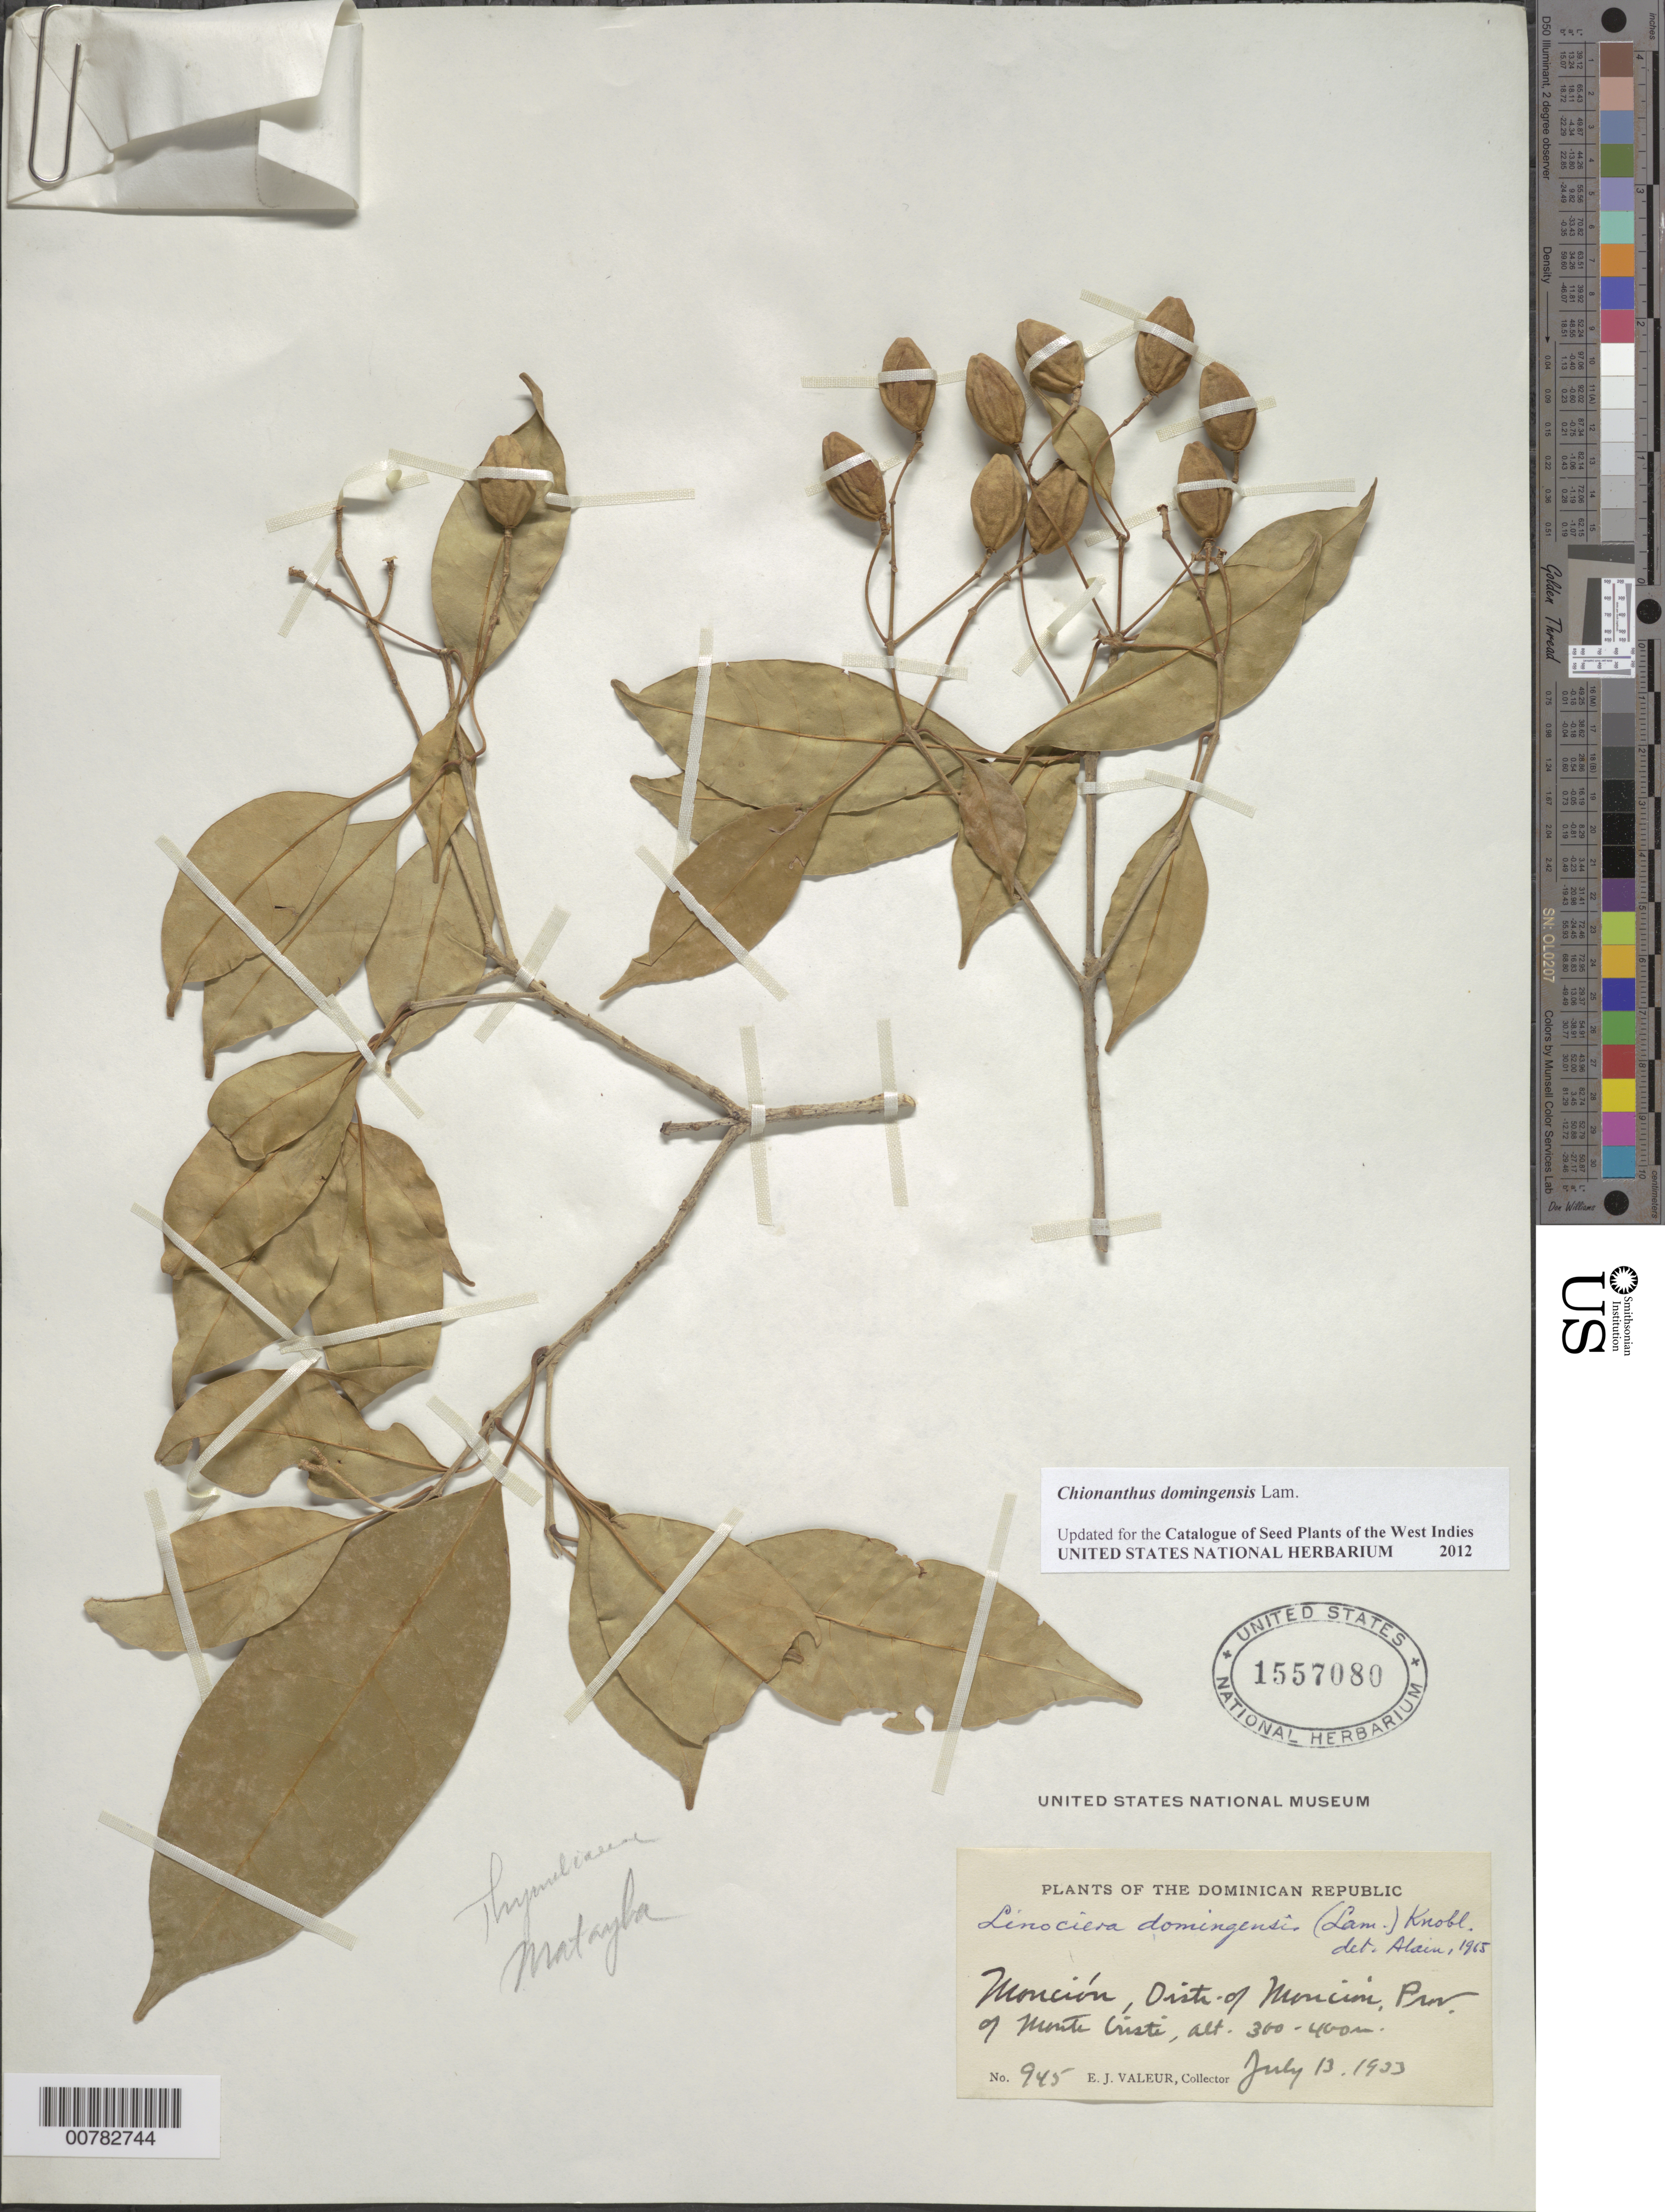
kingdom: Plantae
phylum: Tracheophyta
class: Magnoliopsida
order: Lamiales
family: Oleaceae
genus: Chionanthus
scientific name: Chionanthus domingensis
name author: Lam.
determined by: Liogier, Alain H.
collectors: E. Valeur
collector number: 945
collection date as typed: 13 Jul 1933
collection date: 1933-07-13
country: Dominican Republic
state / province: Monte Cristi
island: Hispaniola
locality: Monción, Monción.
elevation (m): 300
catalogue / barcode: US 1557080